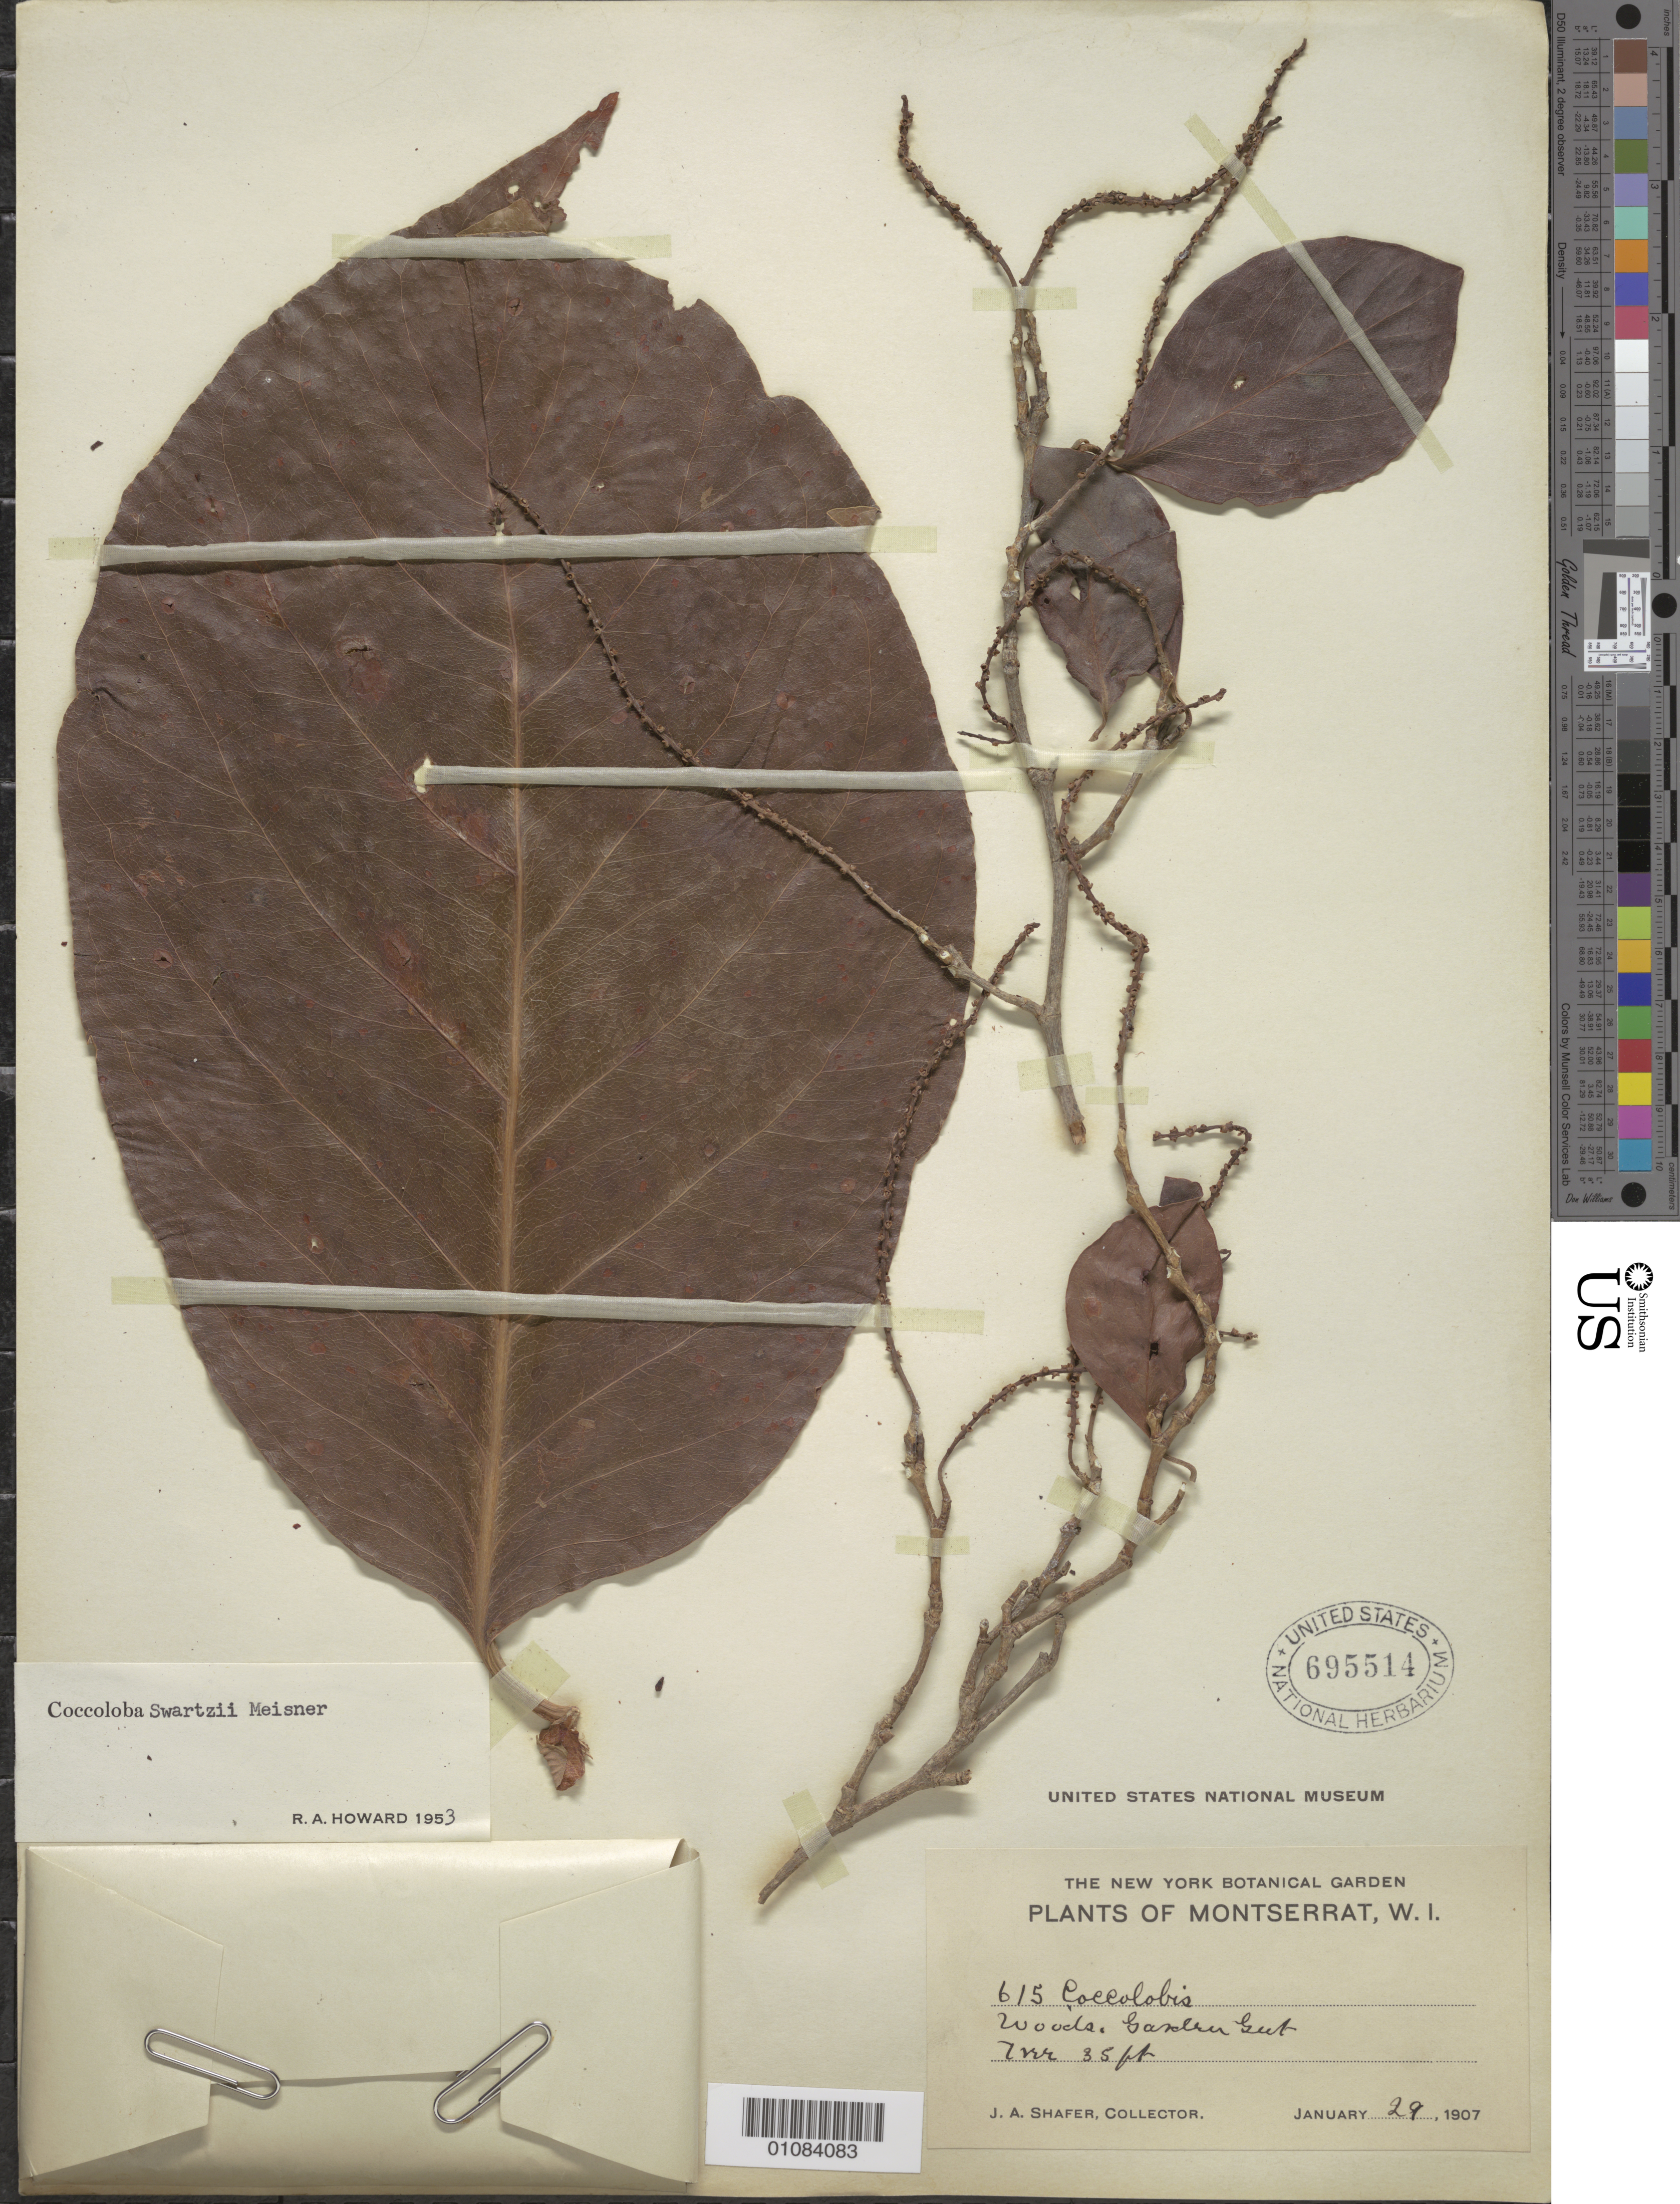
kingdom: Plantae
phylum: Tracheophyta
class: Magnoliopsida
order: Caryophyllales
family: Polygonaceae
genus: Coccoloba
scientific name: Coccoloba swartzii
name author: Meisn.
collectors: J. A. Shafer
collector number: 615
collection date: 1907-01-29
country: Montserrat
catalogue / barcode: US 695514